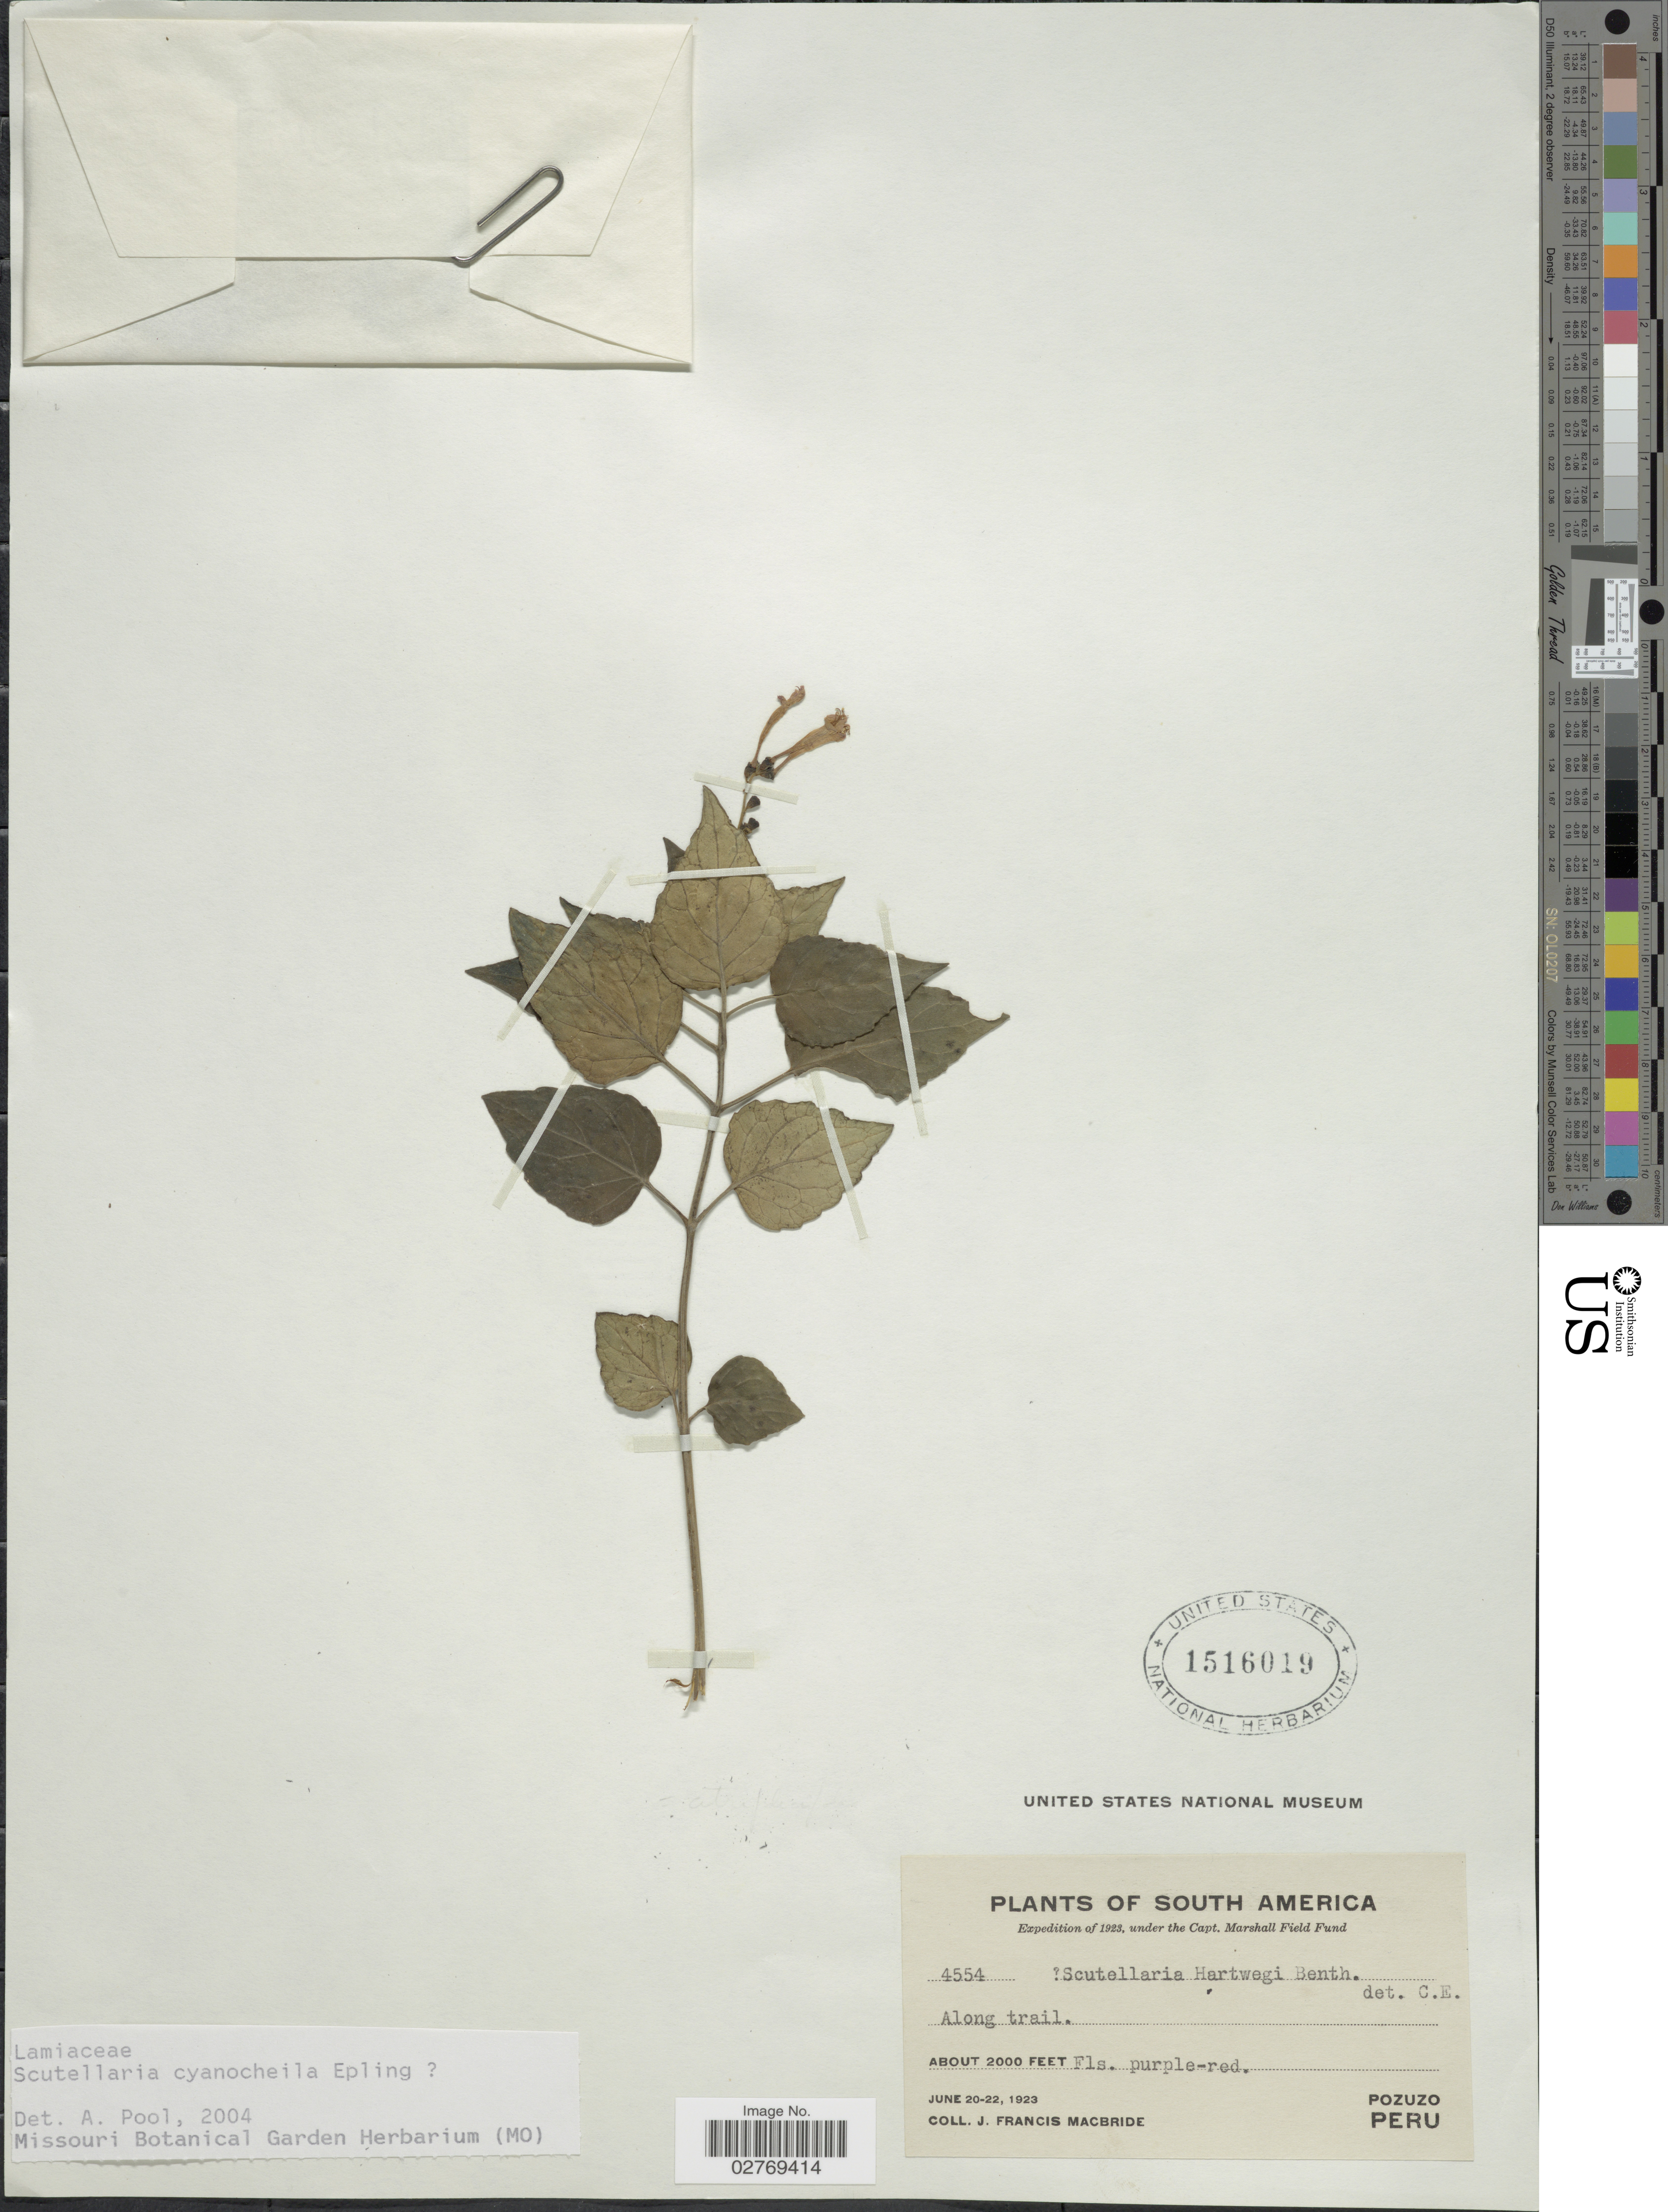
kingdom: Plantae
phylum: Tracheophyta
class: Magnoliopsida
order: Lamiales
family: Lamiaceae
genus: Scutellaria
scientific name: Scutellaria cyanocheila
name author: Epling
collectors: J. F. Macbride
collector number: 4554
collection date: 1923-06-20/1923-06-22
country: Peru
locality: Pozuzo.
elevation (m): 610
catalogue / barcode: US 1516019